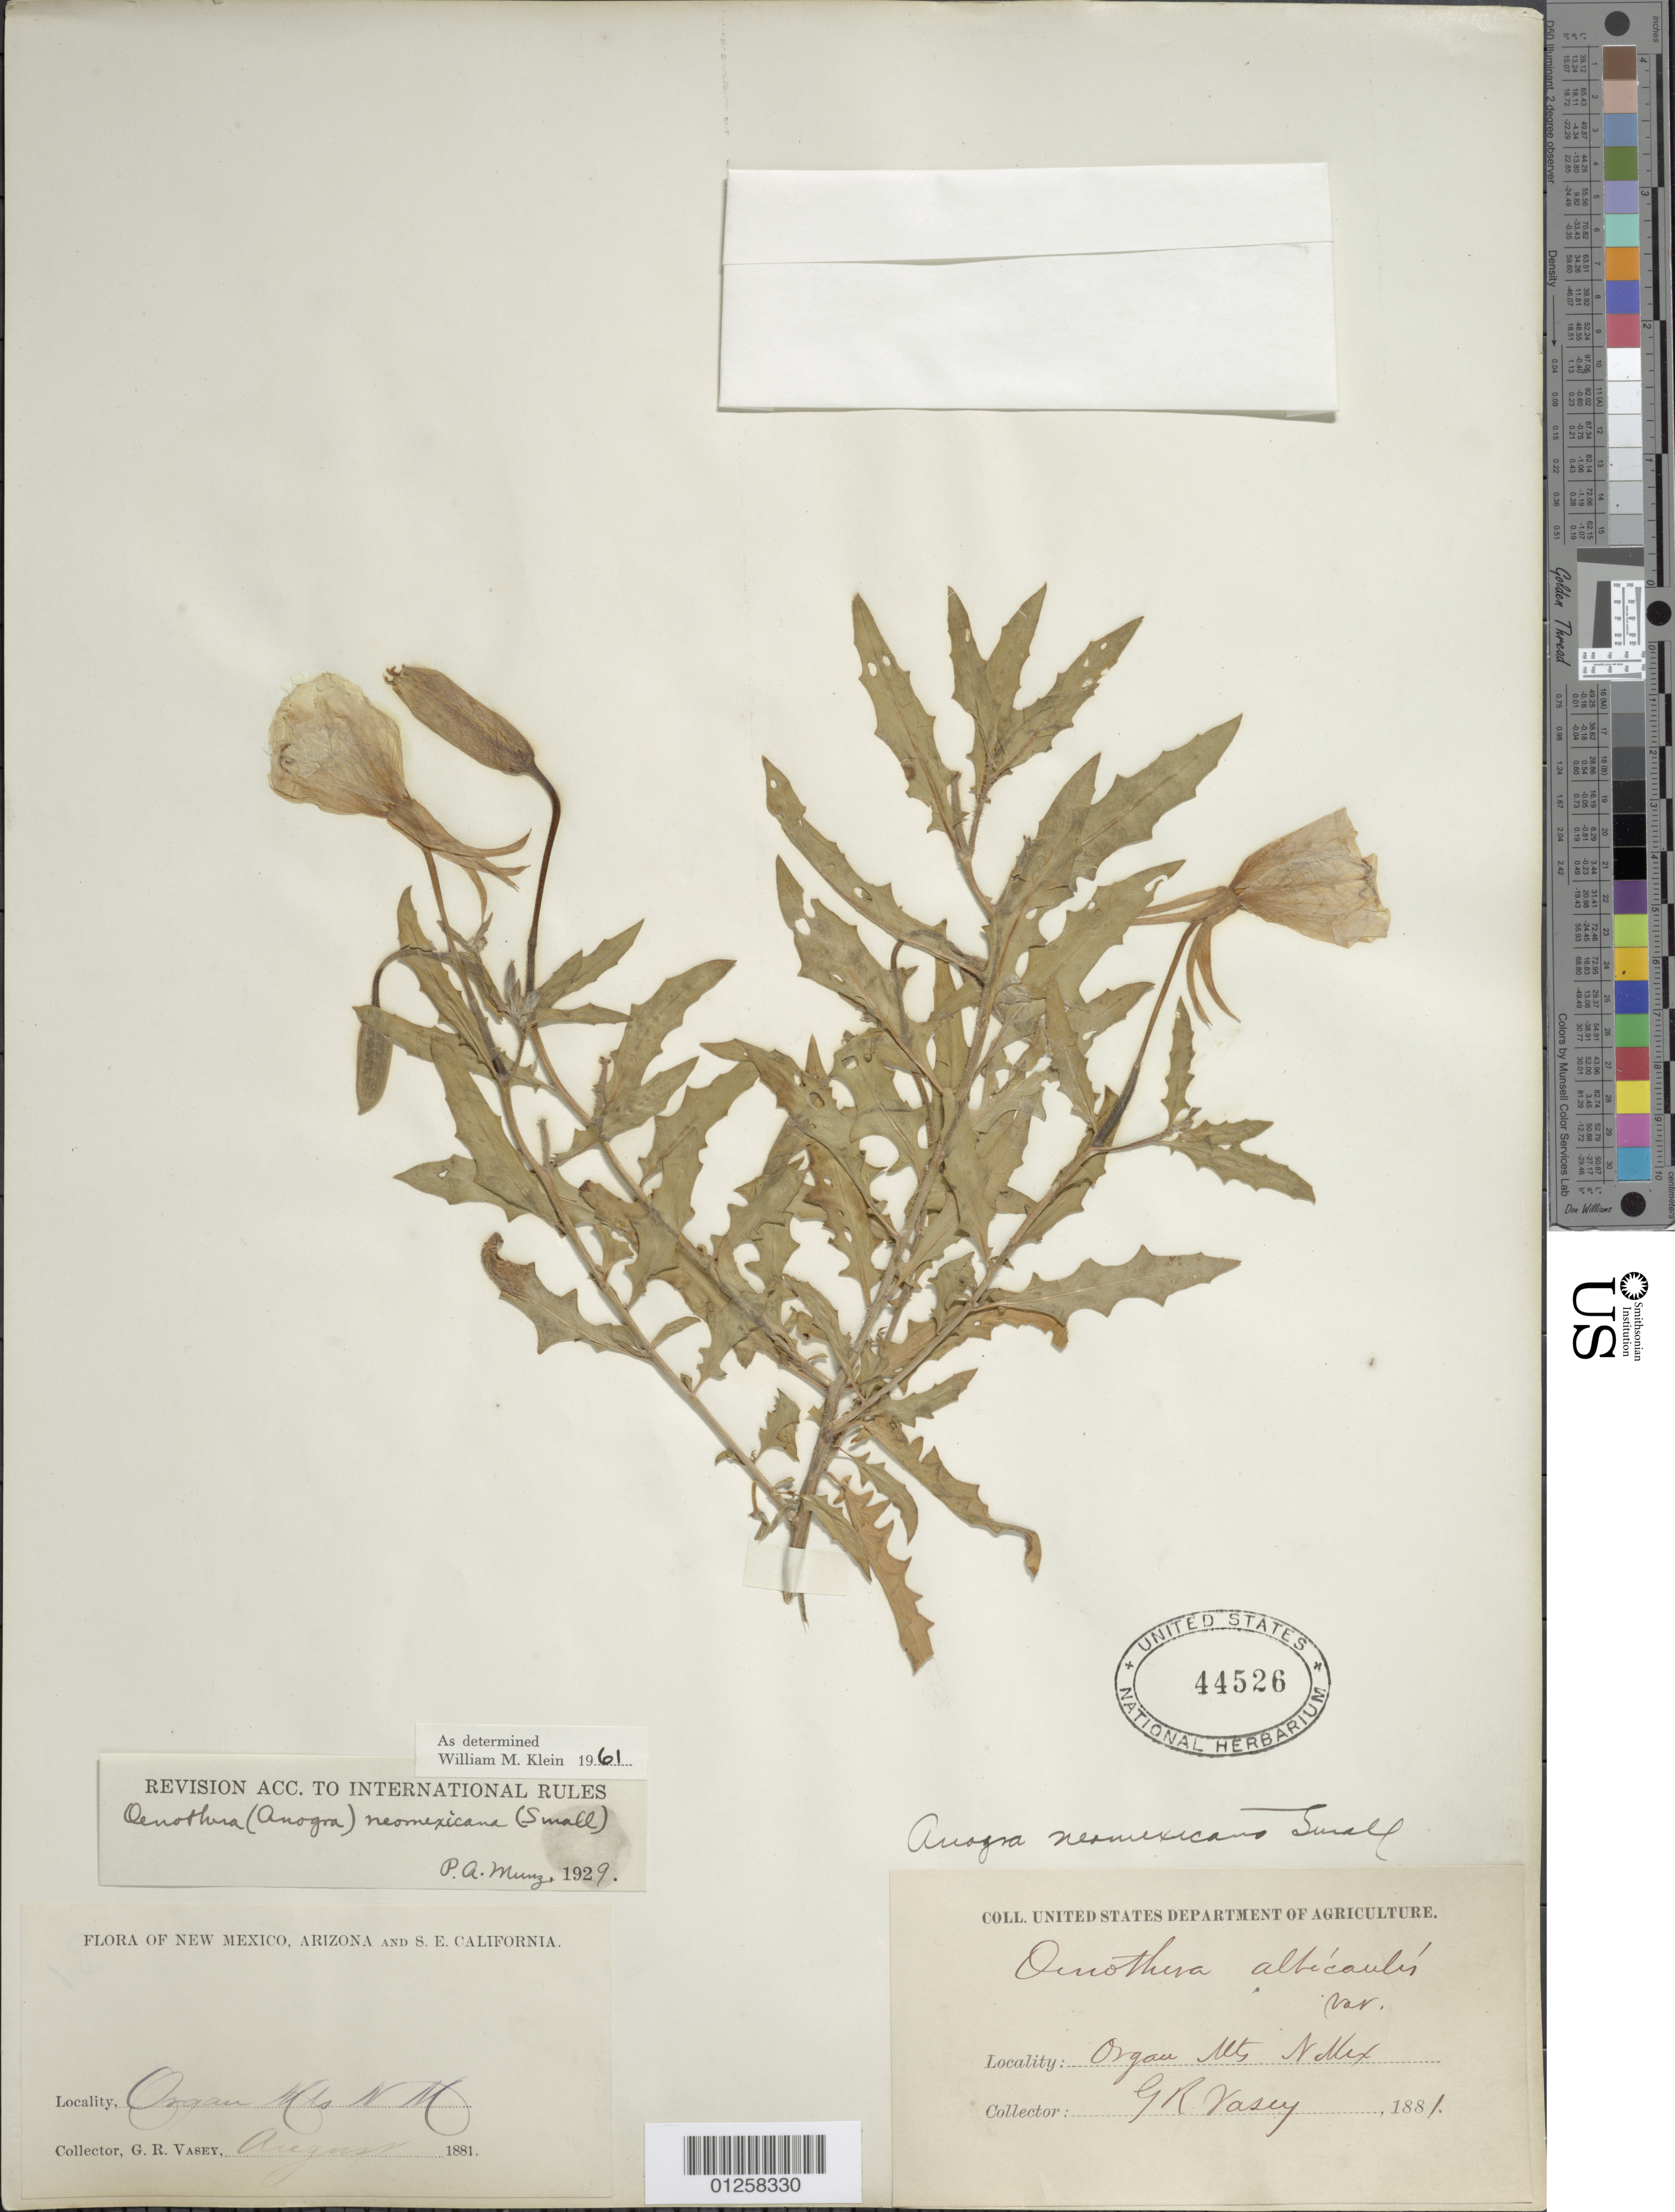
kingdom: Plantae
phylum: Tracheophyta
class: Magnoliopsida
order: Myrtales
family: Onagraceae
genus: Oenothera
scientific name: Oenothera neomexicana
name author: (Small) Munz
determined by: Klein, W. M.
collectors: G. R. Vasey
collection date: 1881-08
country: United States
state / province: New Mexico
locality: Organ Mts.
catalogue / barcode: US 44526